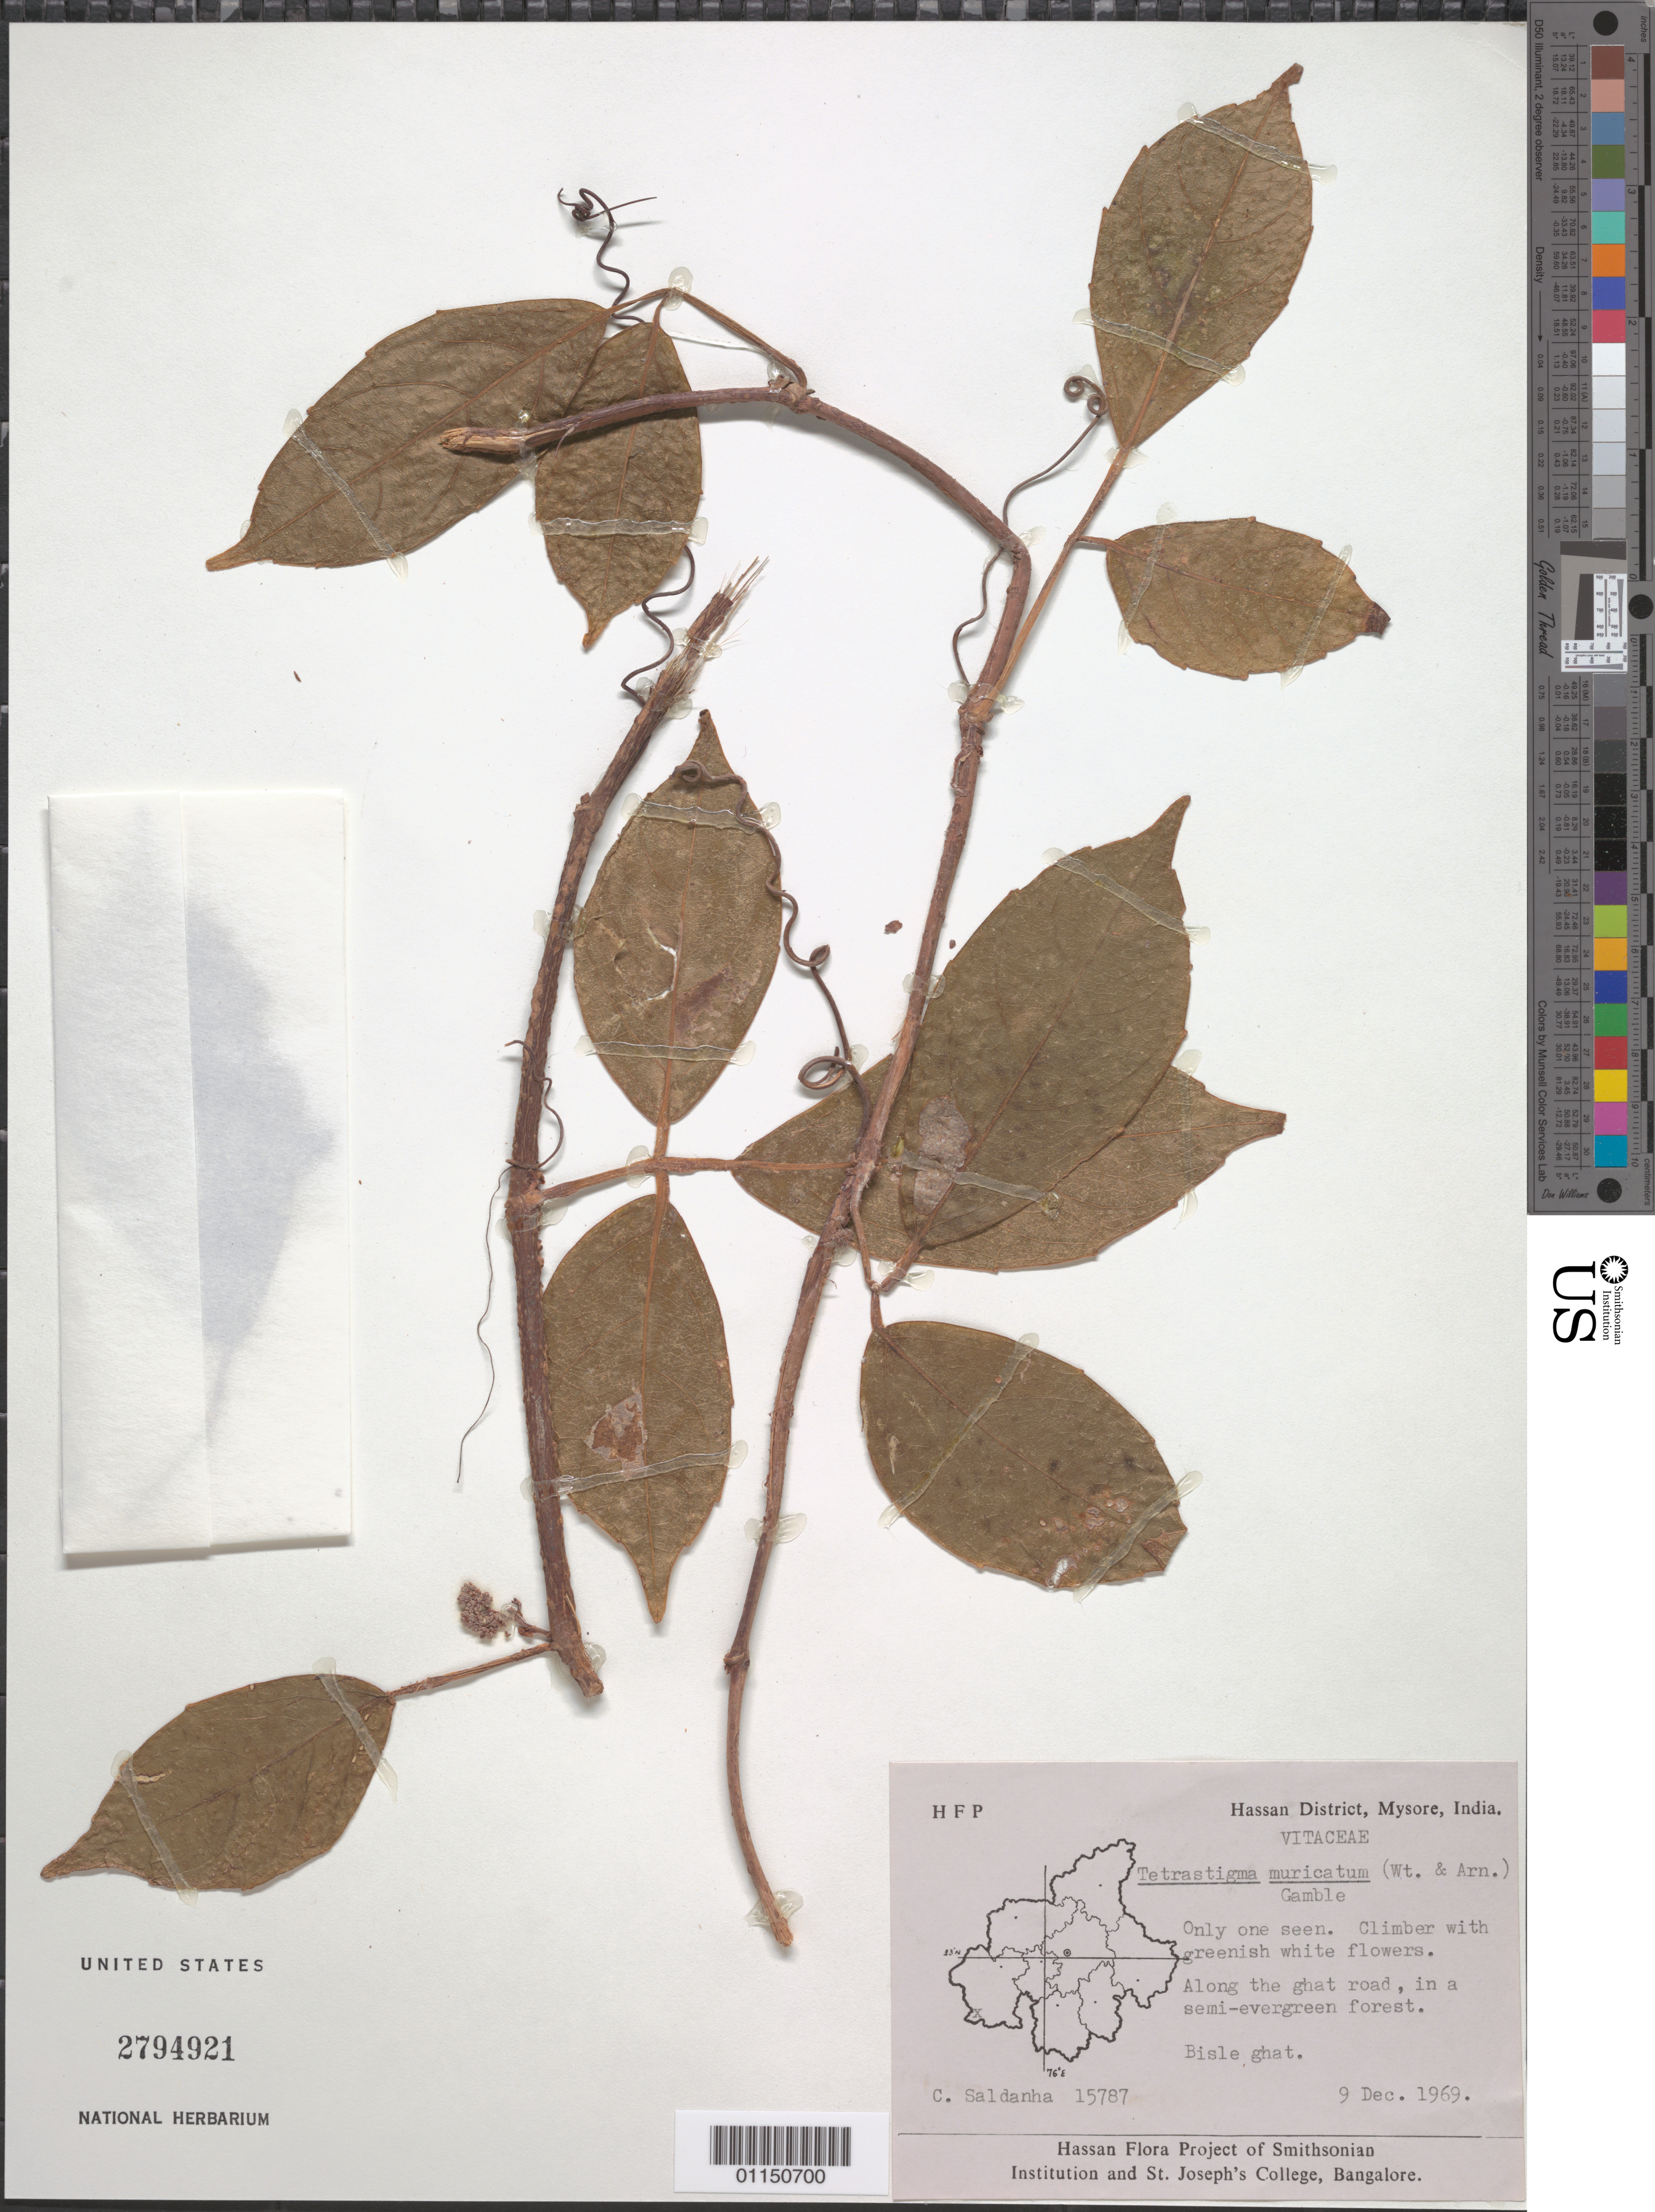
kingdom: Plantae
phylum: Tracheophyta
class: Magnoliopsida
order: Vitales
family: Vitaceae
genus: Tetrastigma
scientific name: Tetrastigma muricatum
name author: (Wall.) Gamble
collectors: C. J. Saldanha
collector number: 15787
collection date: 1969-12-09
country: India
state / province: Karnataka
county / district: Mysore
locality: Bisle Ghat.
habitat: Only one seen. Climber along the ghat road, in a semi-evergreen forest.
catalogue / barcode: US 2794921